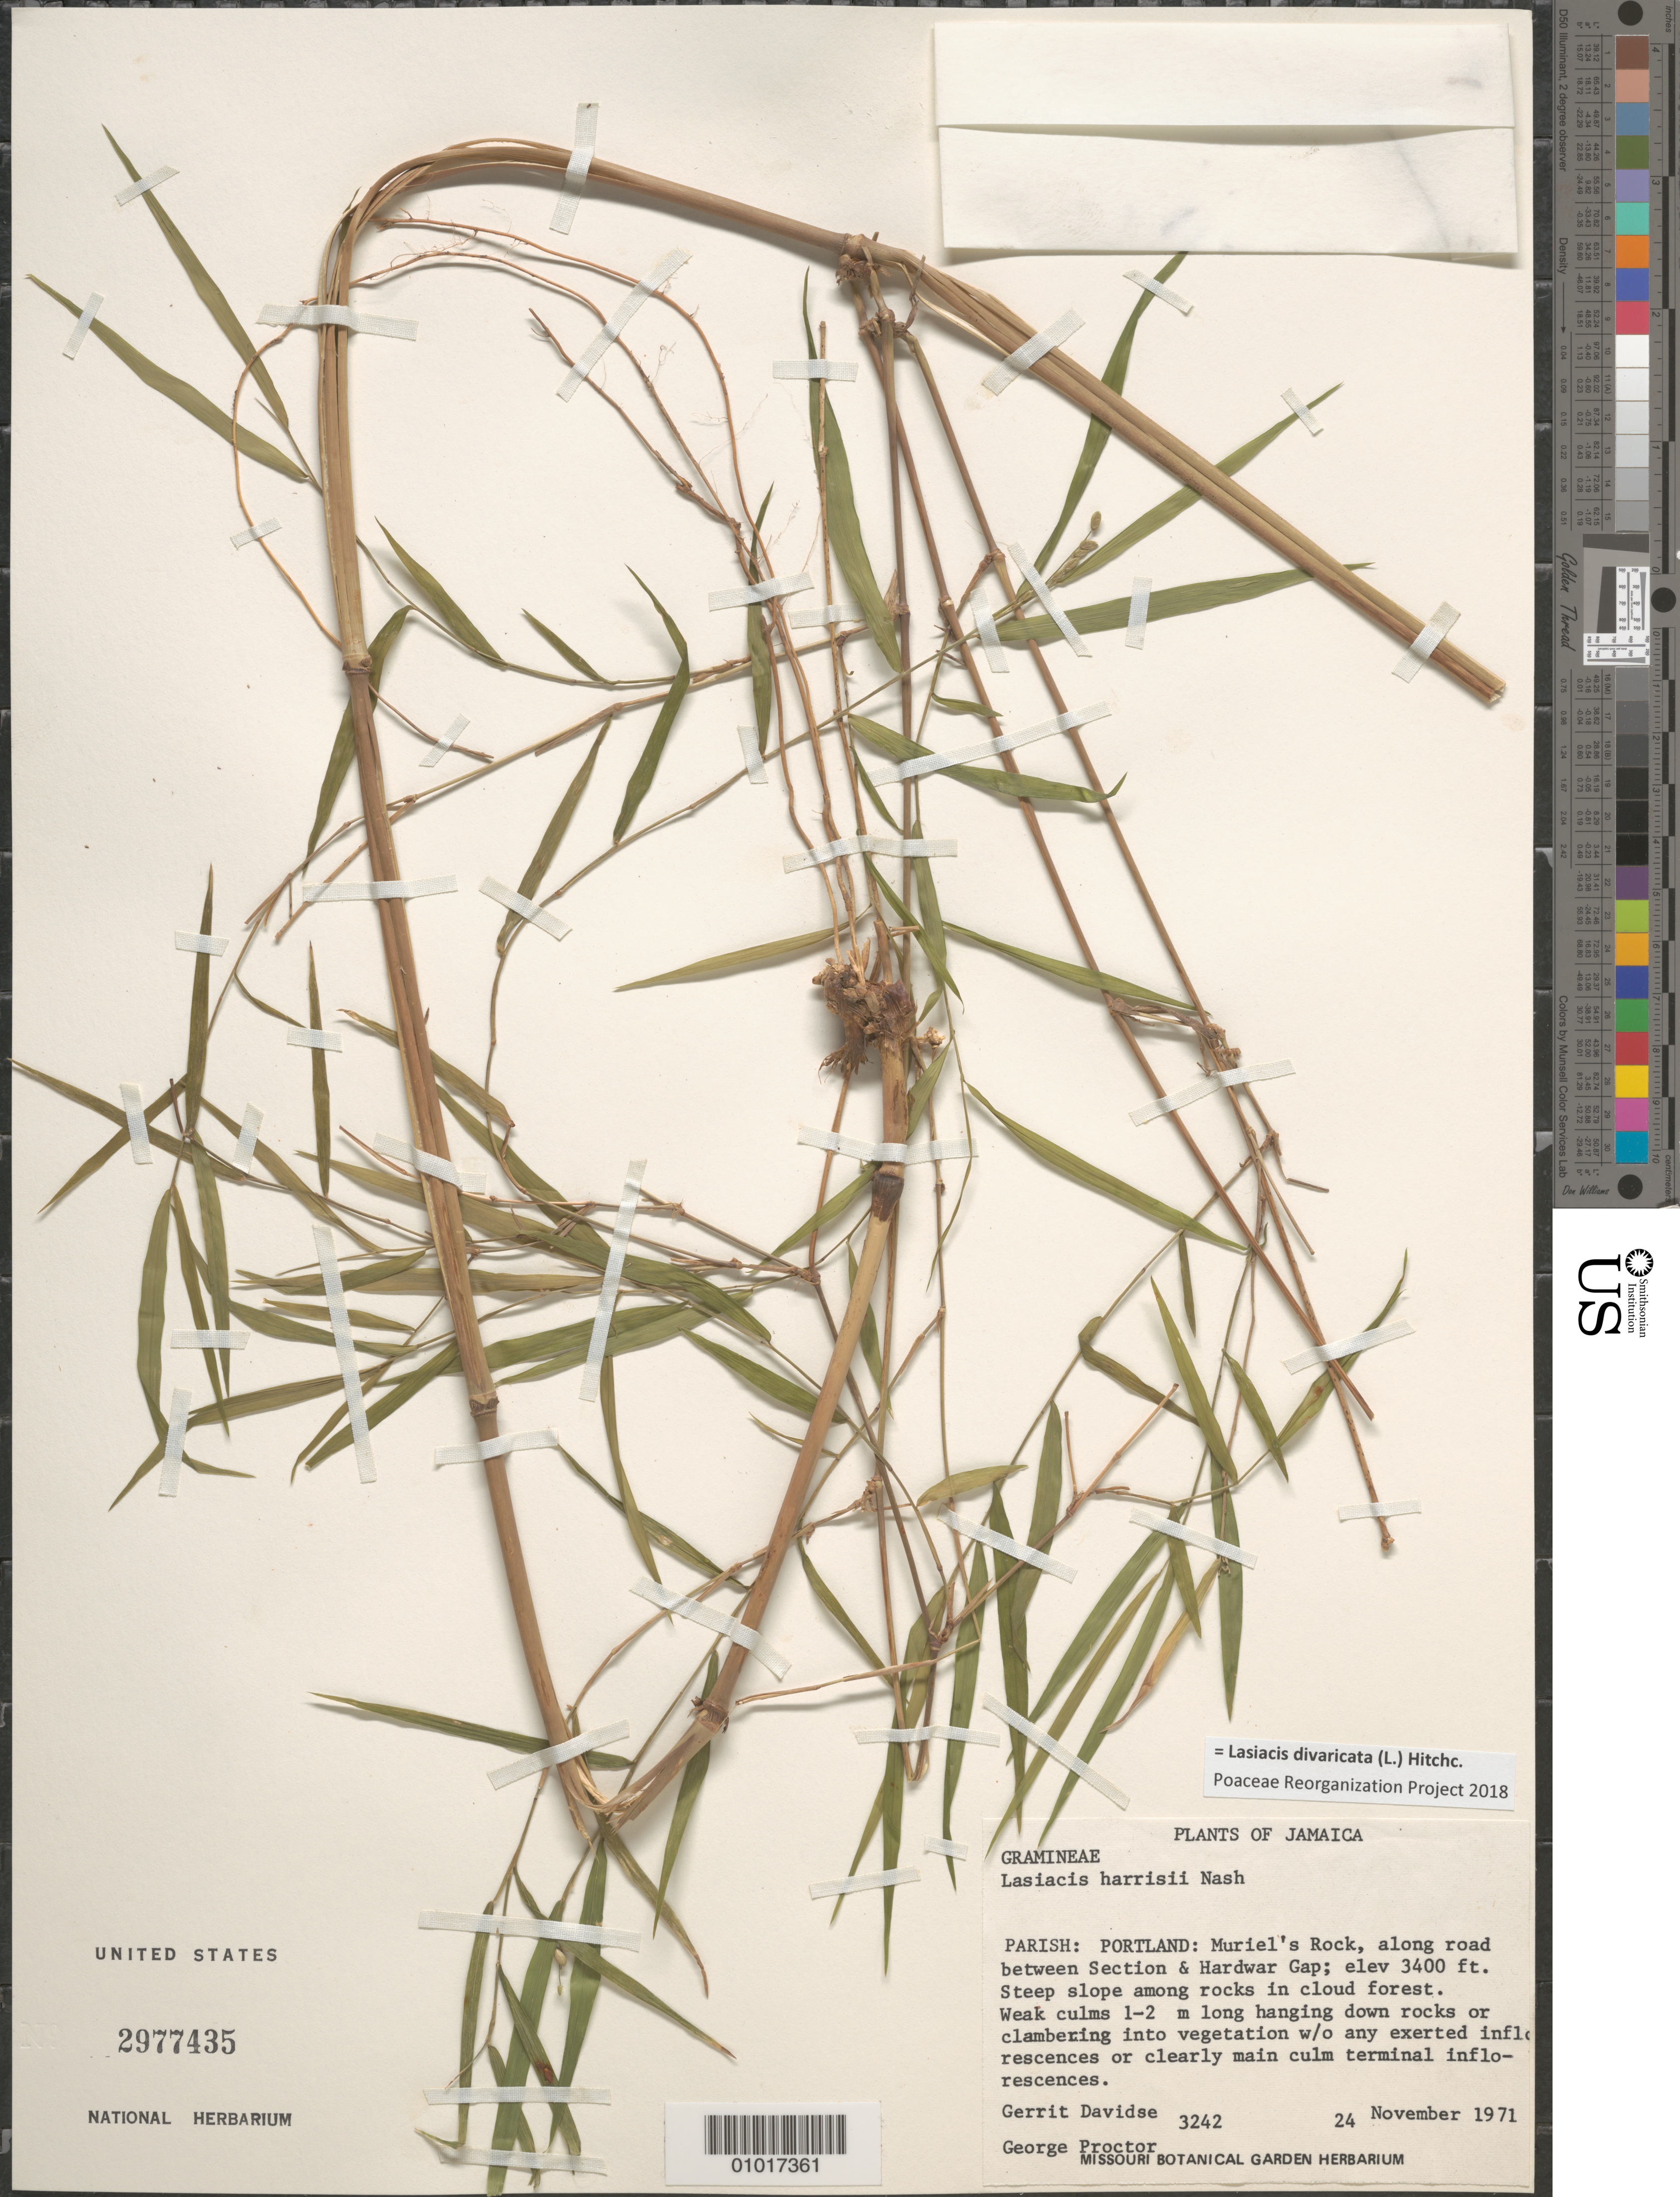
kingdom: Plantae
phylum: Tracheophyta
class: Liliopsida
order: Poales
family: Poaceae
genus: Lasiacis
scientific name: Lasiacis harrisii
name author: Nash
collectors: G. R. Proctor & G. Davidse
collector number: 3242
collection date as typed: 24 Nov 1971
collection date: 1971-11-24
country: Jamaica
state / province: Portland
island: Jamaica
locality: Muriels Rock, along road between Section & Hardwar Gap;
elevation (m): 1036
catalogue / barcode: US 2977435